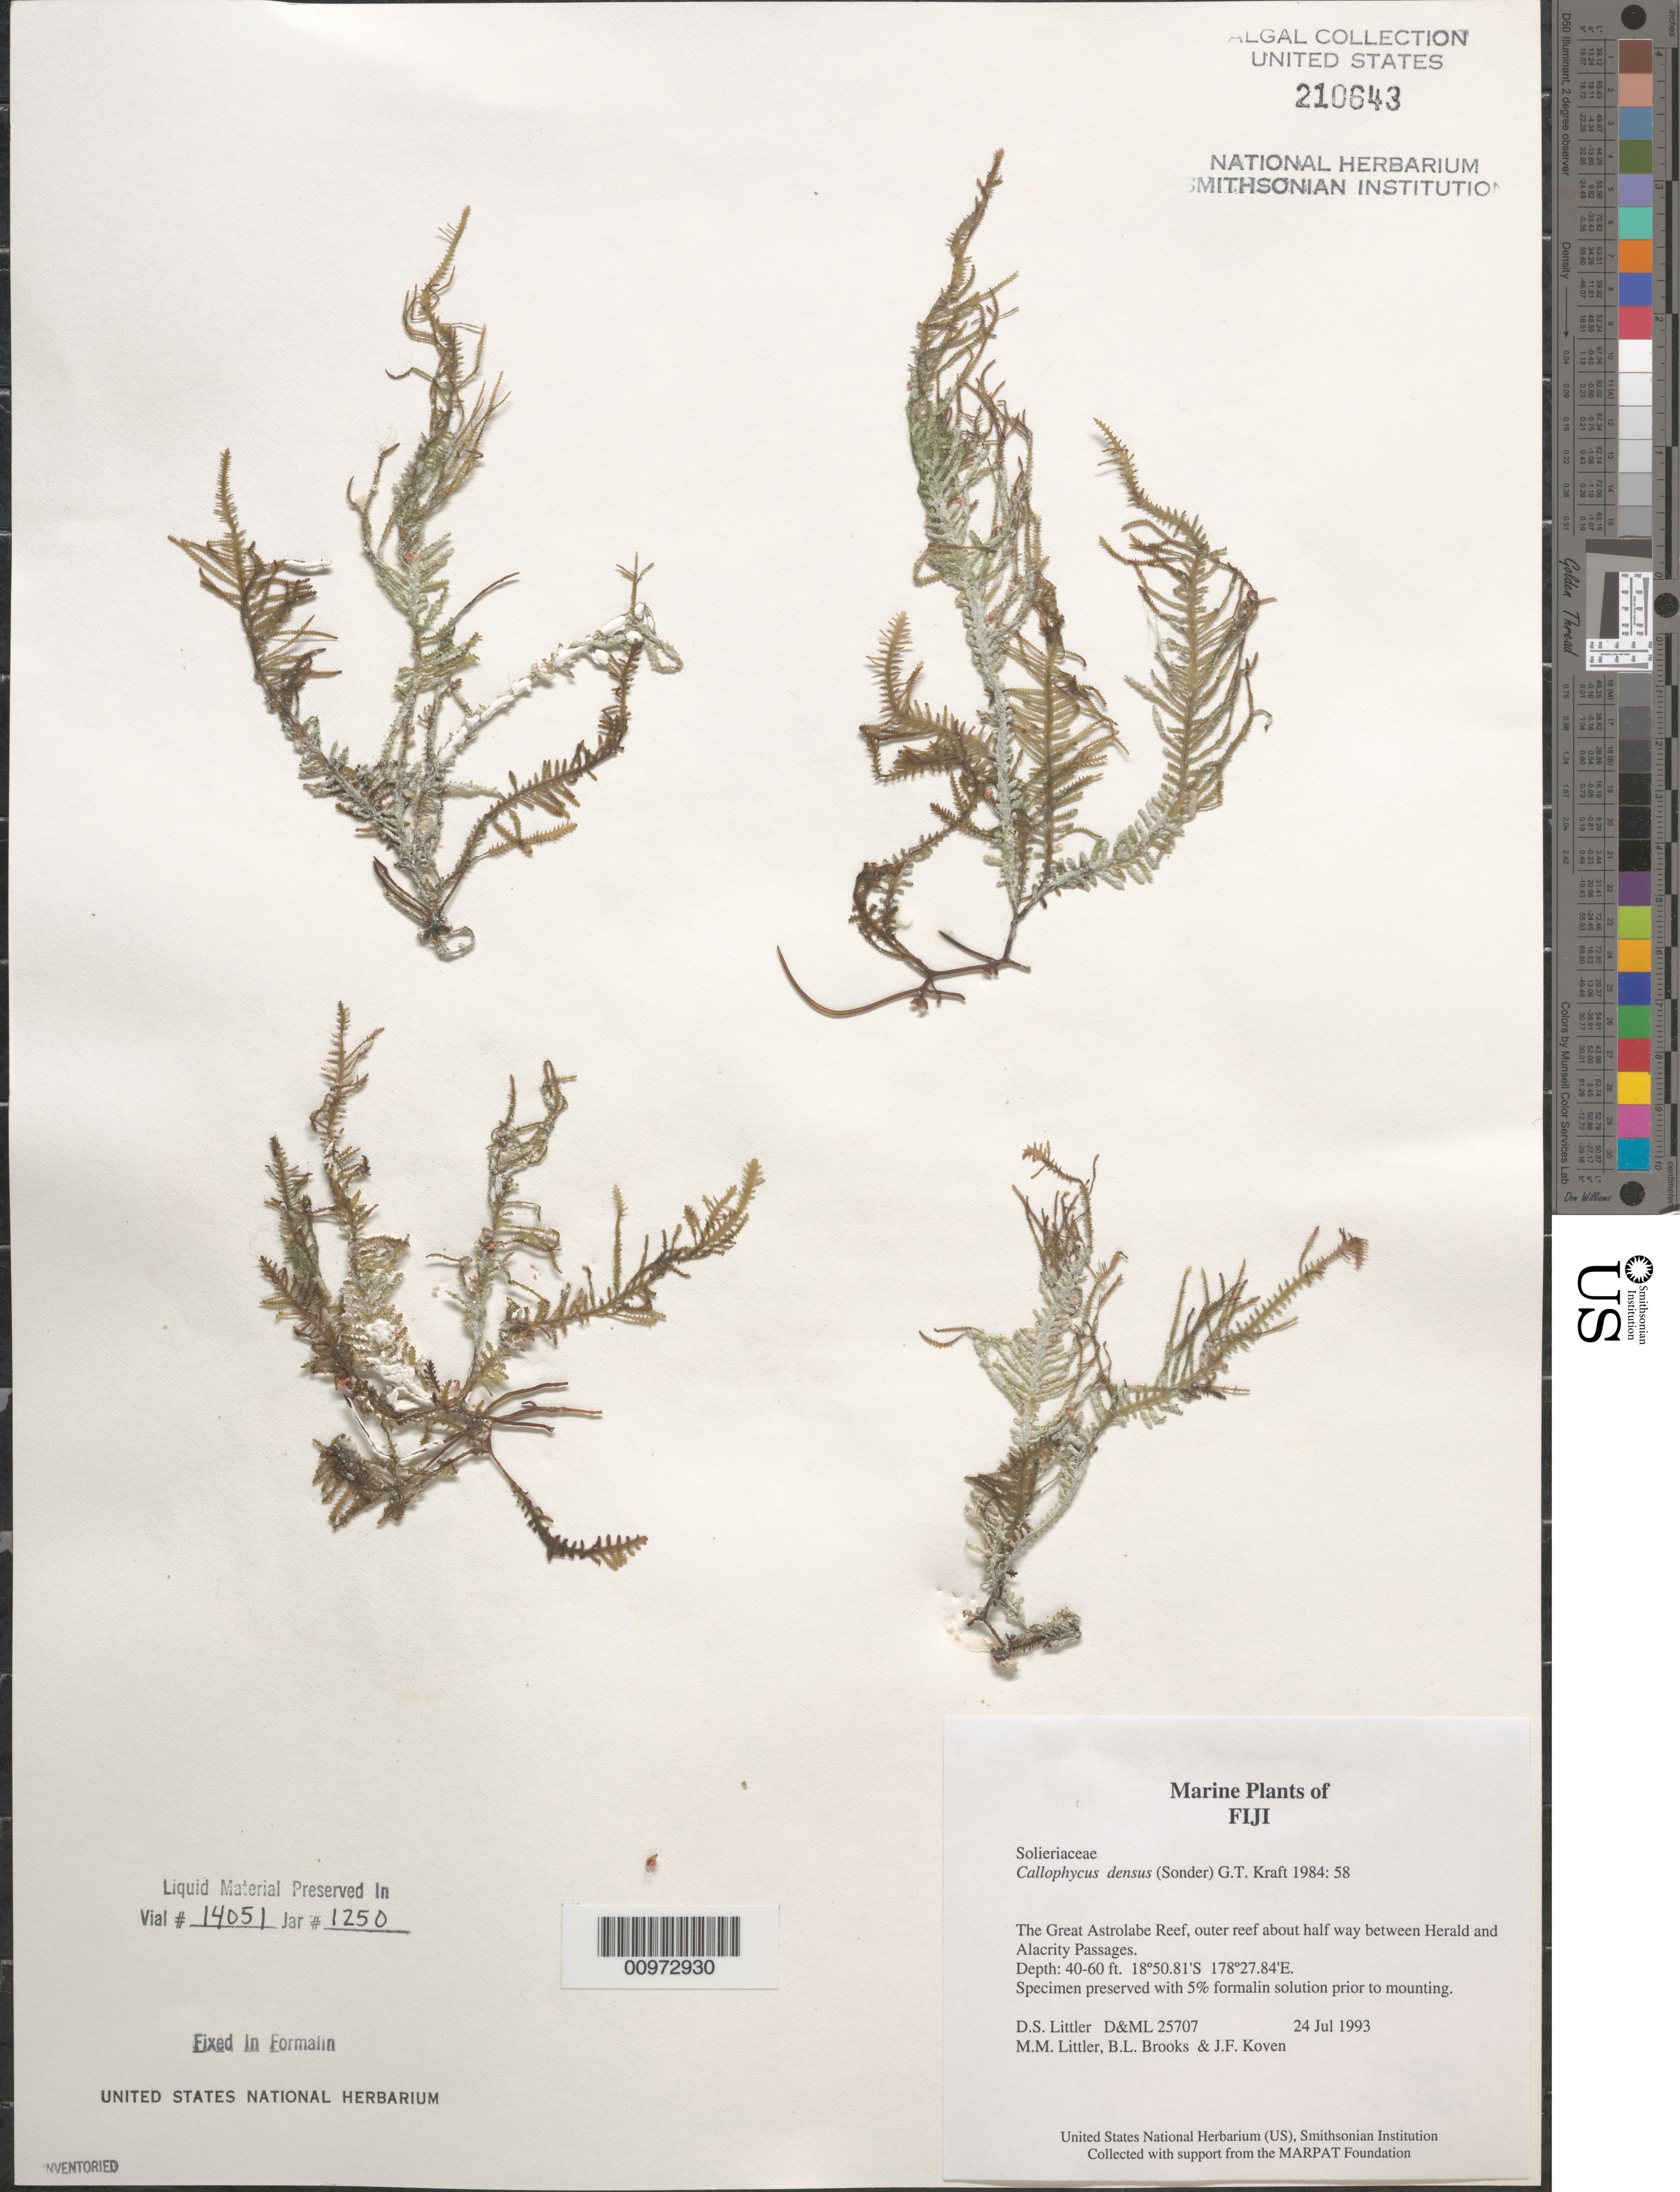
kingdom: Plantae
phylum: Rhodophyta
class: Florideophyceae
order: Gigartinales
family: Solieriaceae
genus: Callophycus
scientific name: Callophycus densus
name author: (Sond.) G.T.Kraft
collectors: D. S. Littler, M. M. Littler, B. Brooks & J. Koven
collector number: D&ML 25707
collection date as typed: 24 Jul 1993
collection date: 1993-07-24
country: Fiji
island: Great Astrolabe Reef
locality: Great Astrolabe Reef, outer reef ca. halfway between Herald Passage and Alacrity Passage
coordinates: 18 50.81'S, 178 27.84'E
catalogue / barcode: US 210643